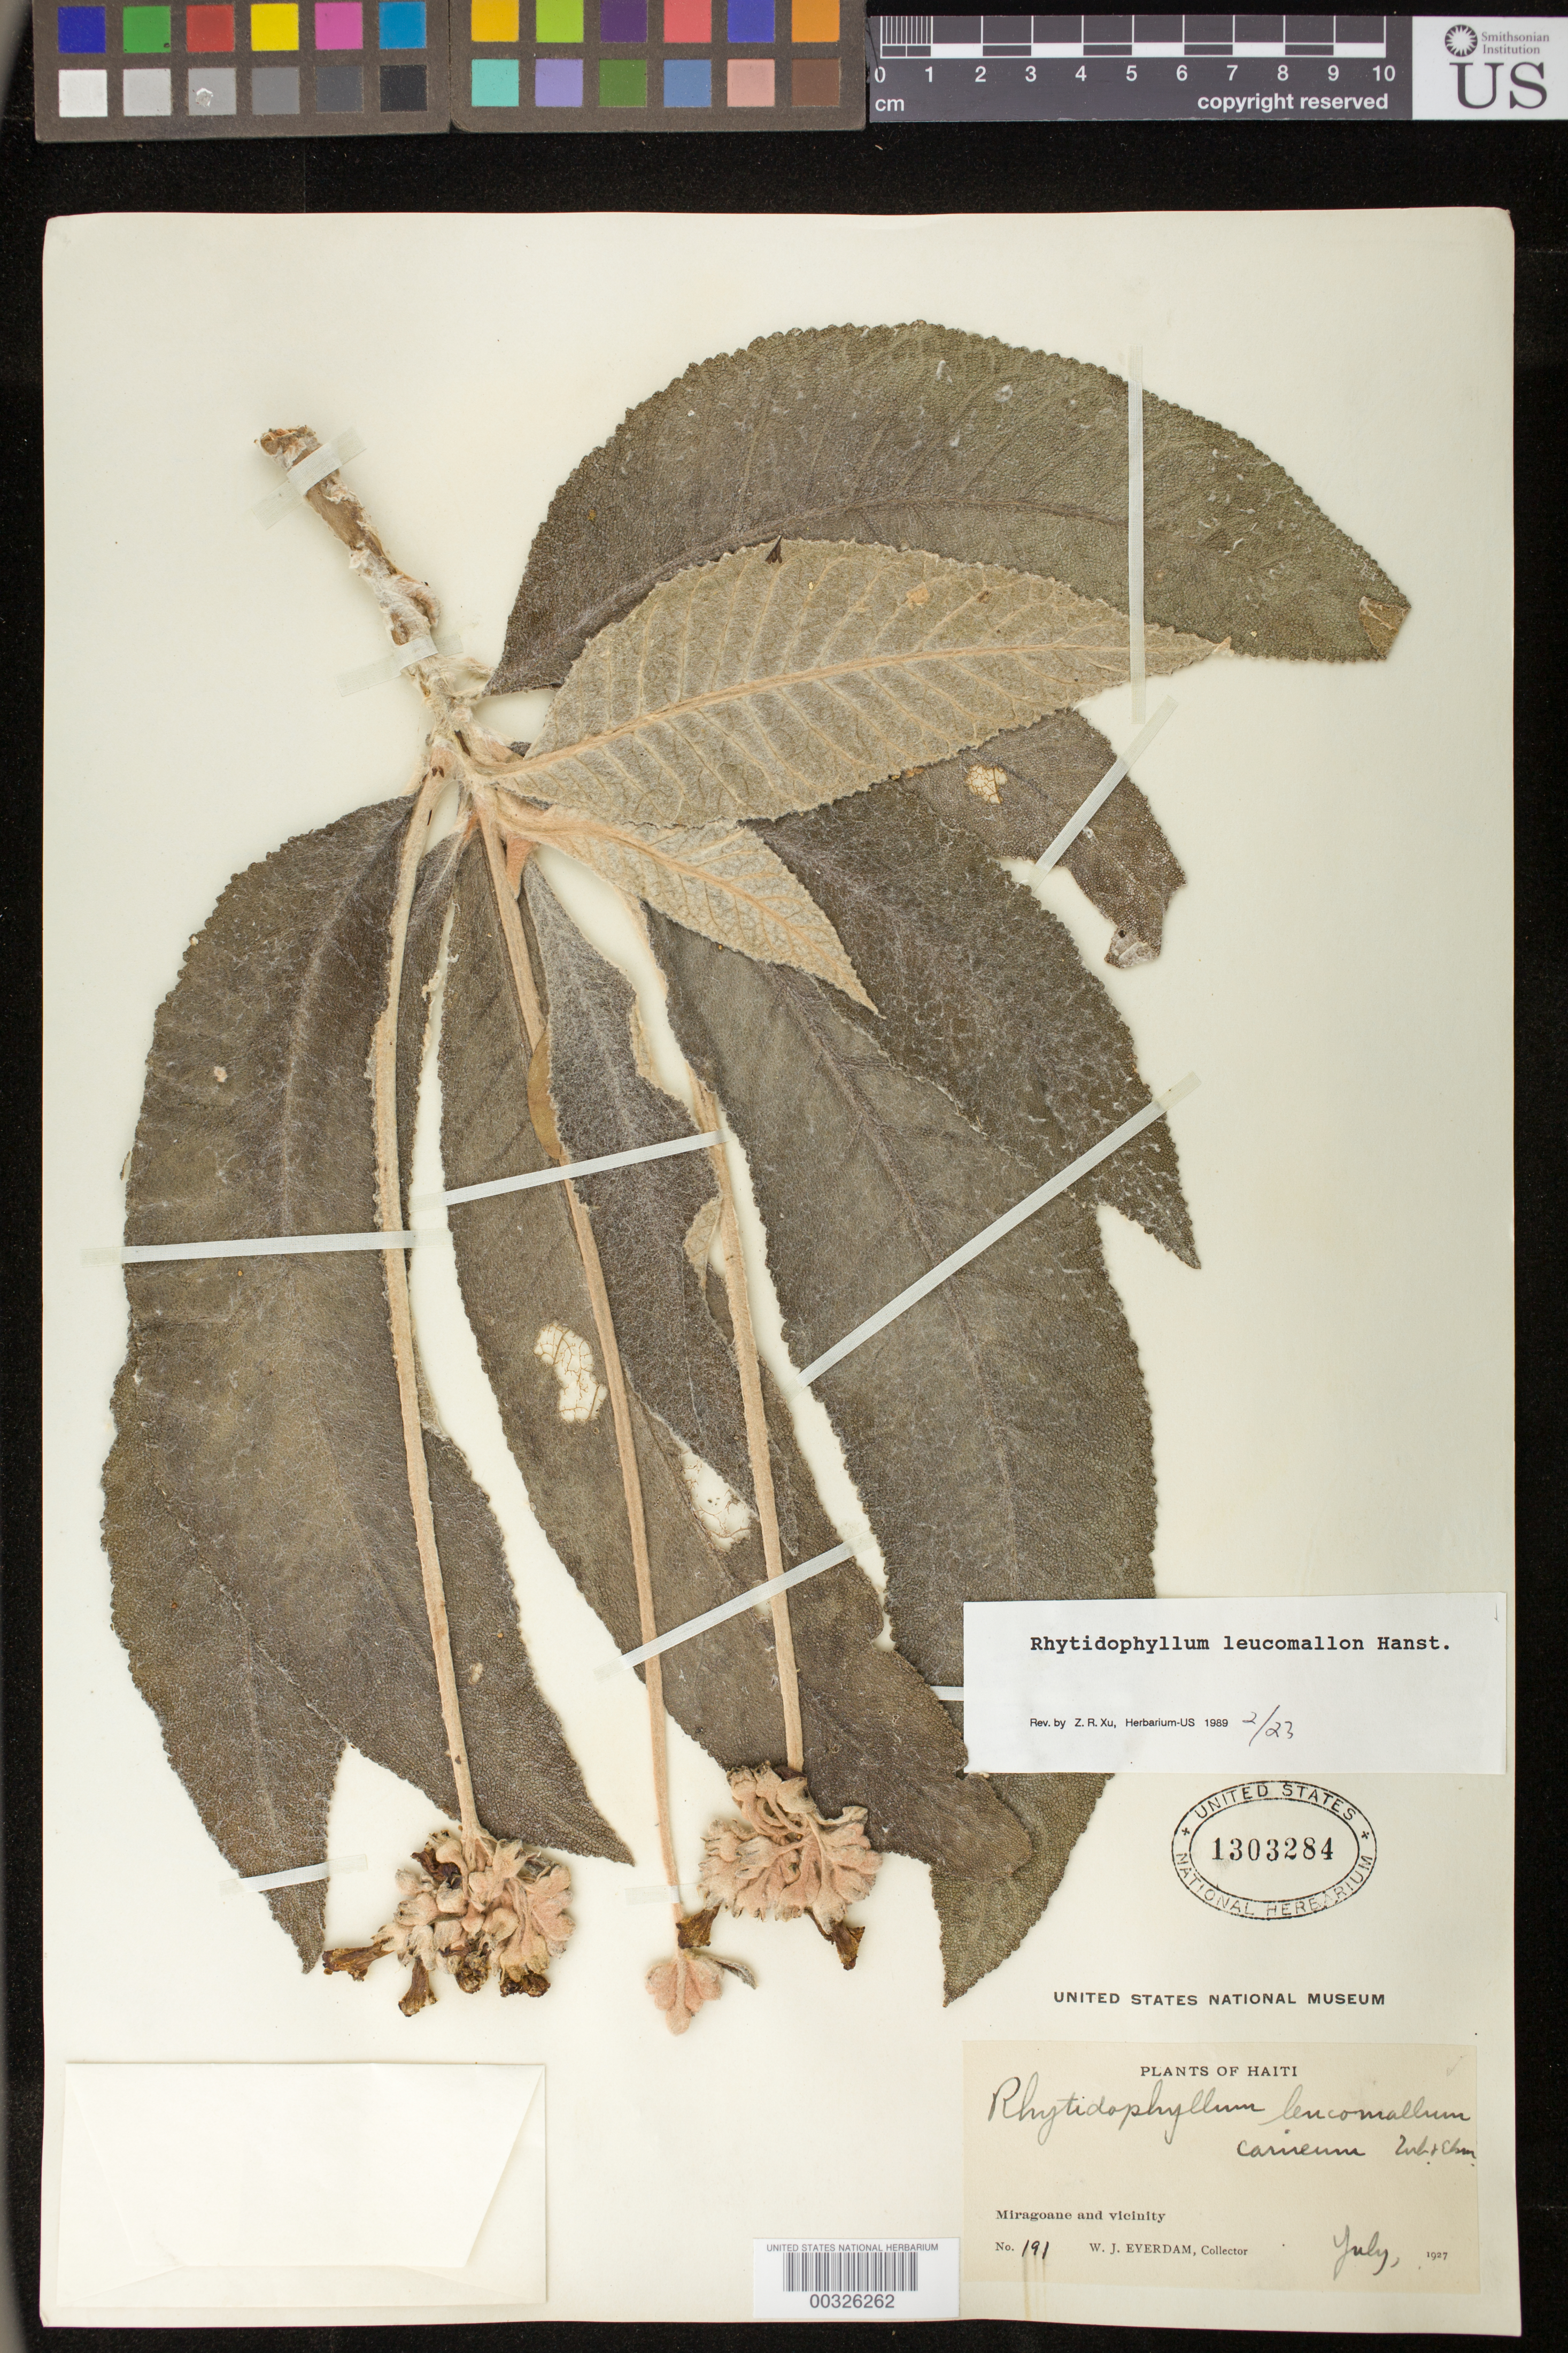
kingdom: Plantae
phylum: Tracheophyta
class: Magnoliopsida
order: Lamiales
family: Gesneriaceae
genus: Rhytidophyllum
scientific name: Rhytidophyllum leucomallon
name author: Hanst.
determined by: Skog, Laurence E.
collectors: W. J. Eyerdam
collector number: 191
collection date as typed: Jul 1927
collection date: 1927-07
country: Haiti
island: Hispaniola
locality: Miragoane and vicinity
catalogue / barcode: US 1303284